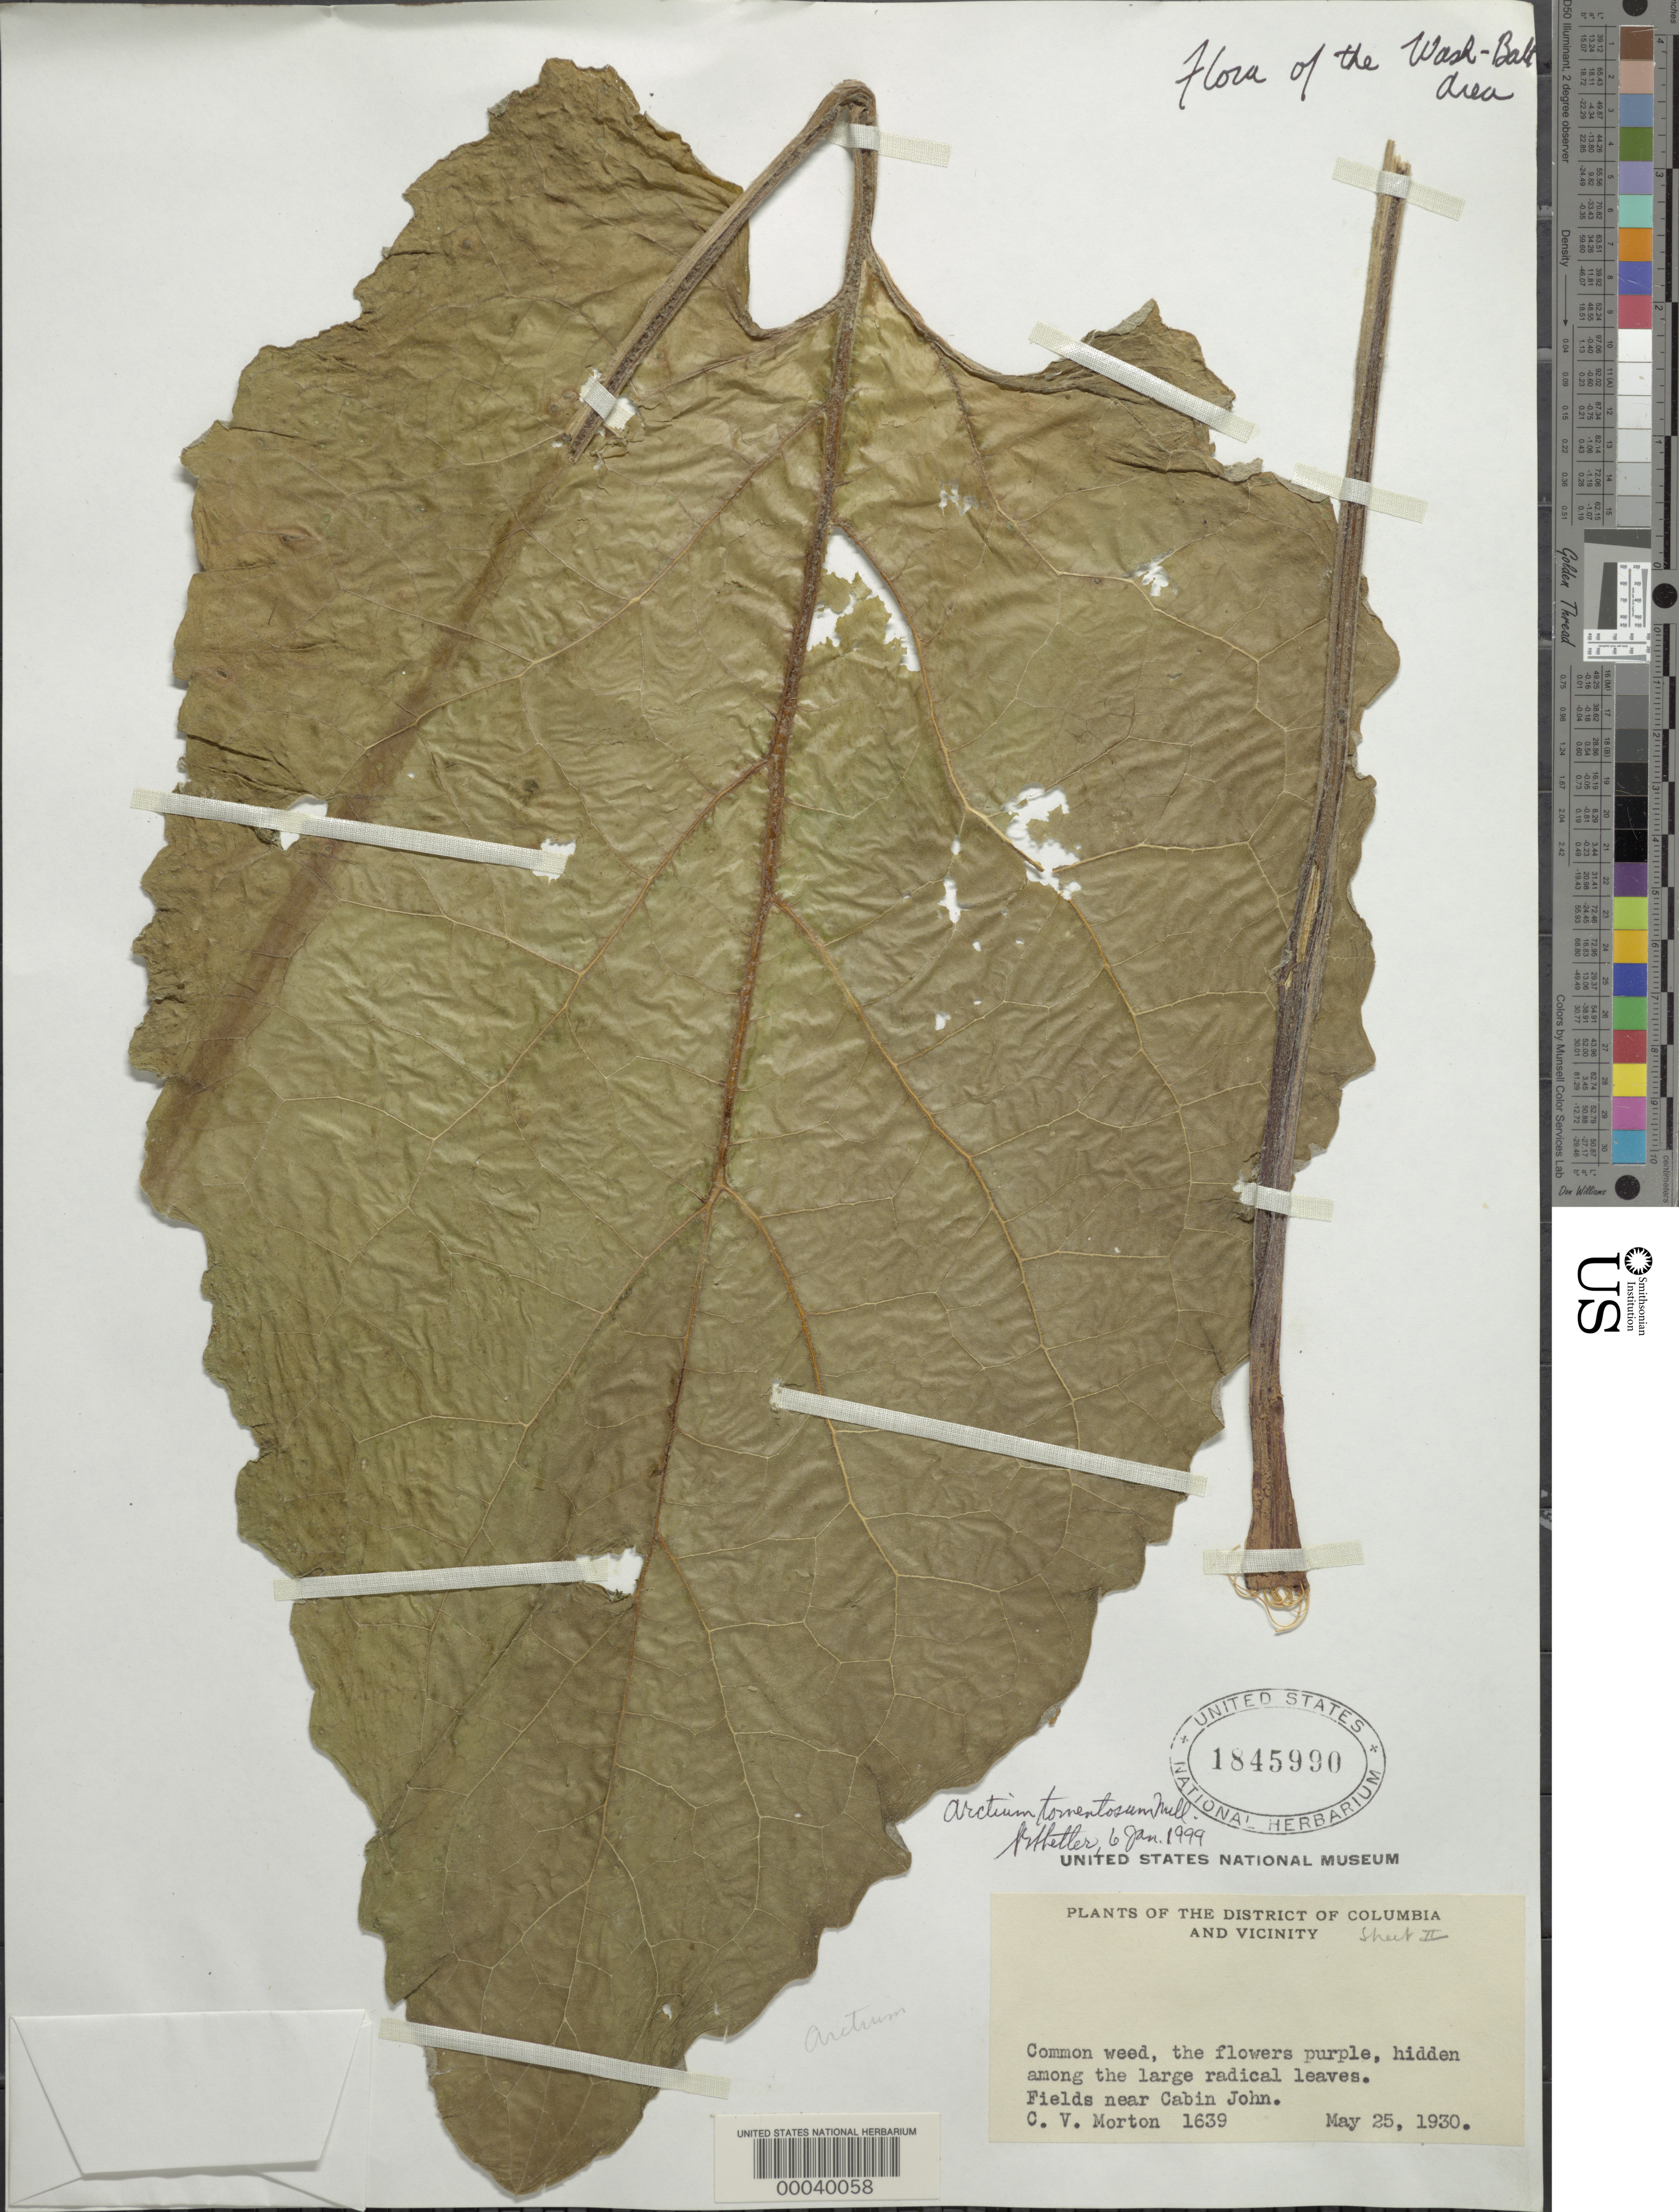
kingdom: Plantae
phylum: Tracheophyta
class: Magnoliopsida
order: Asterales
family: Asteraceae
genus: Arctium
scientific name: Arctium tomentosum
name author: Mill.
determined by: Shetler, Stanwyn G., (US), NMNH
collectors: C. V. Morton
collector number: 1639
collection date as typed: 25 May 1930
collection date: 1930-05-25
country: United States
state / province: Maryland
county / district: Montgomery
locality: Near Cabin John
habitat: Fields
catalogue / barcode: US 1845990